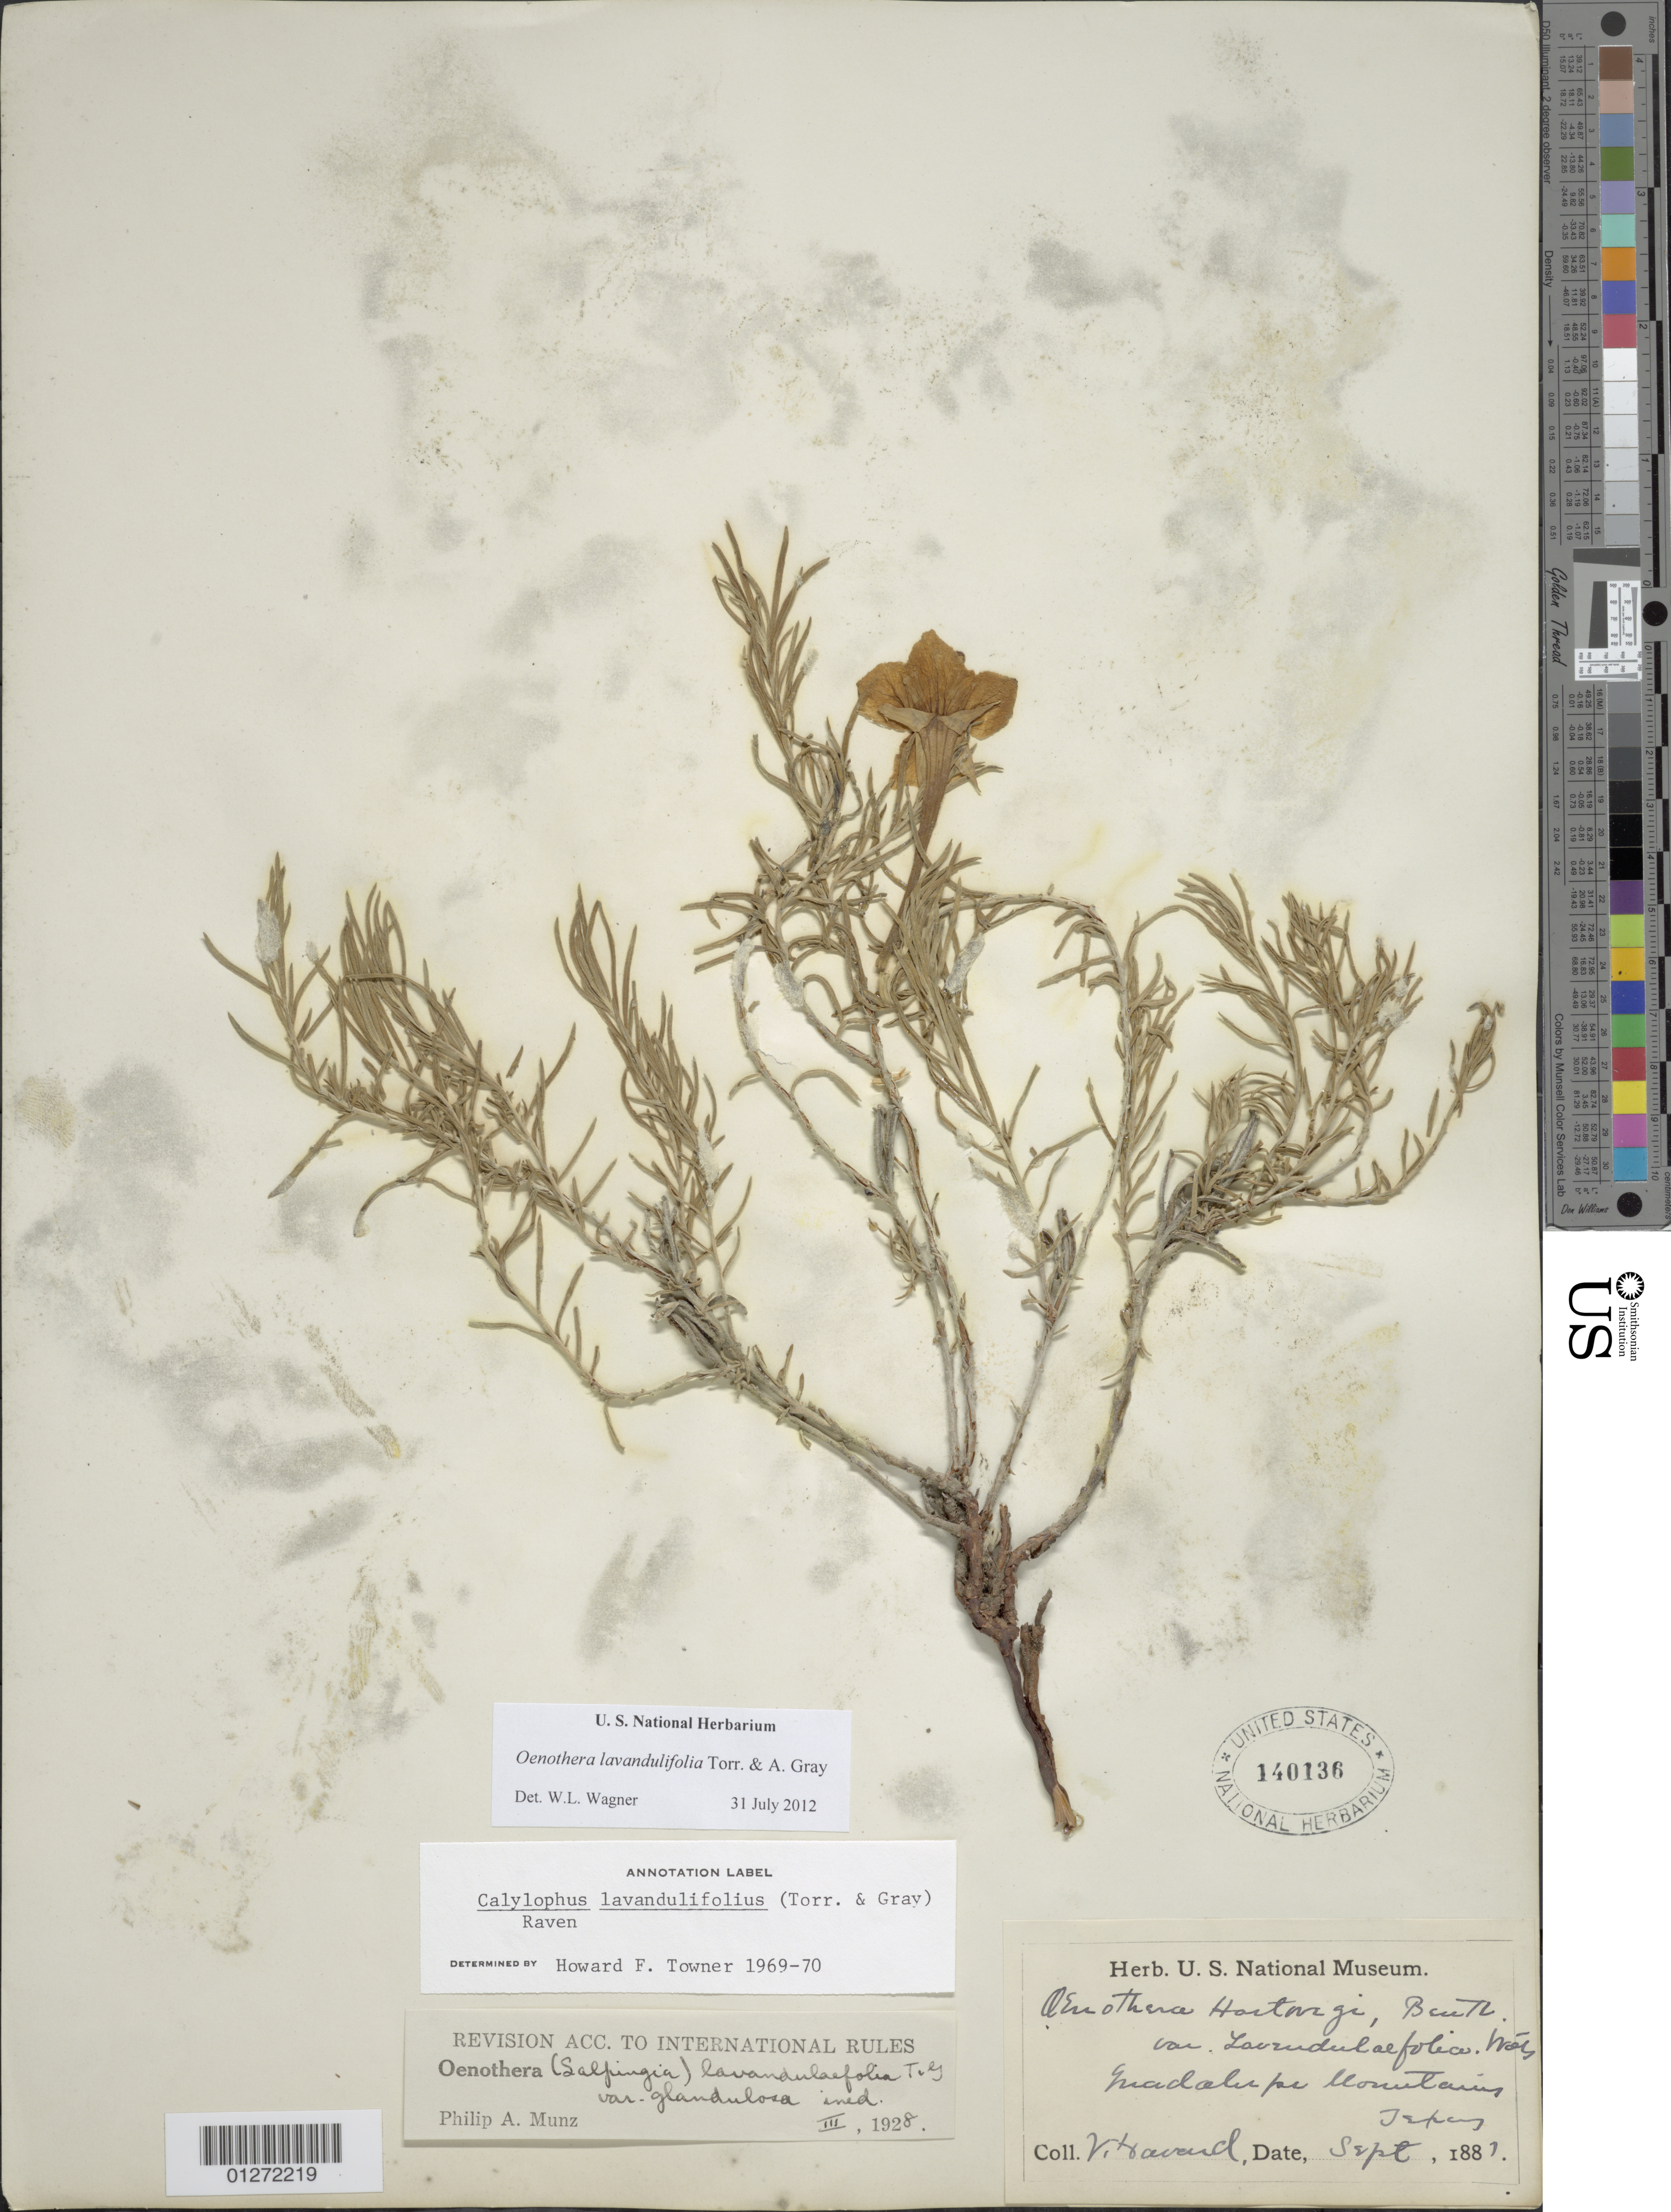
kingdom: Plantae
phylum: Tracheophyta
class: Magnoliopsida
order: Myrtales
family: Onagraceae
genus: Oenothera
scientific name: Oenothera lavandulifolia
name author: Torr. & A. Gray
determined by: Wagner, W. L., (BOT), Smithsonian Institution - National Museum of Natural History (UNITED STATES)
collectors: V. Havard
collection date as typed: Sep 1881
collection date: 1881-09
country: United States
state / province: Texas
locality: Western Texas, Guadalupe Mountains.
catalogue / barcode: US 140136